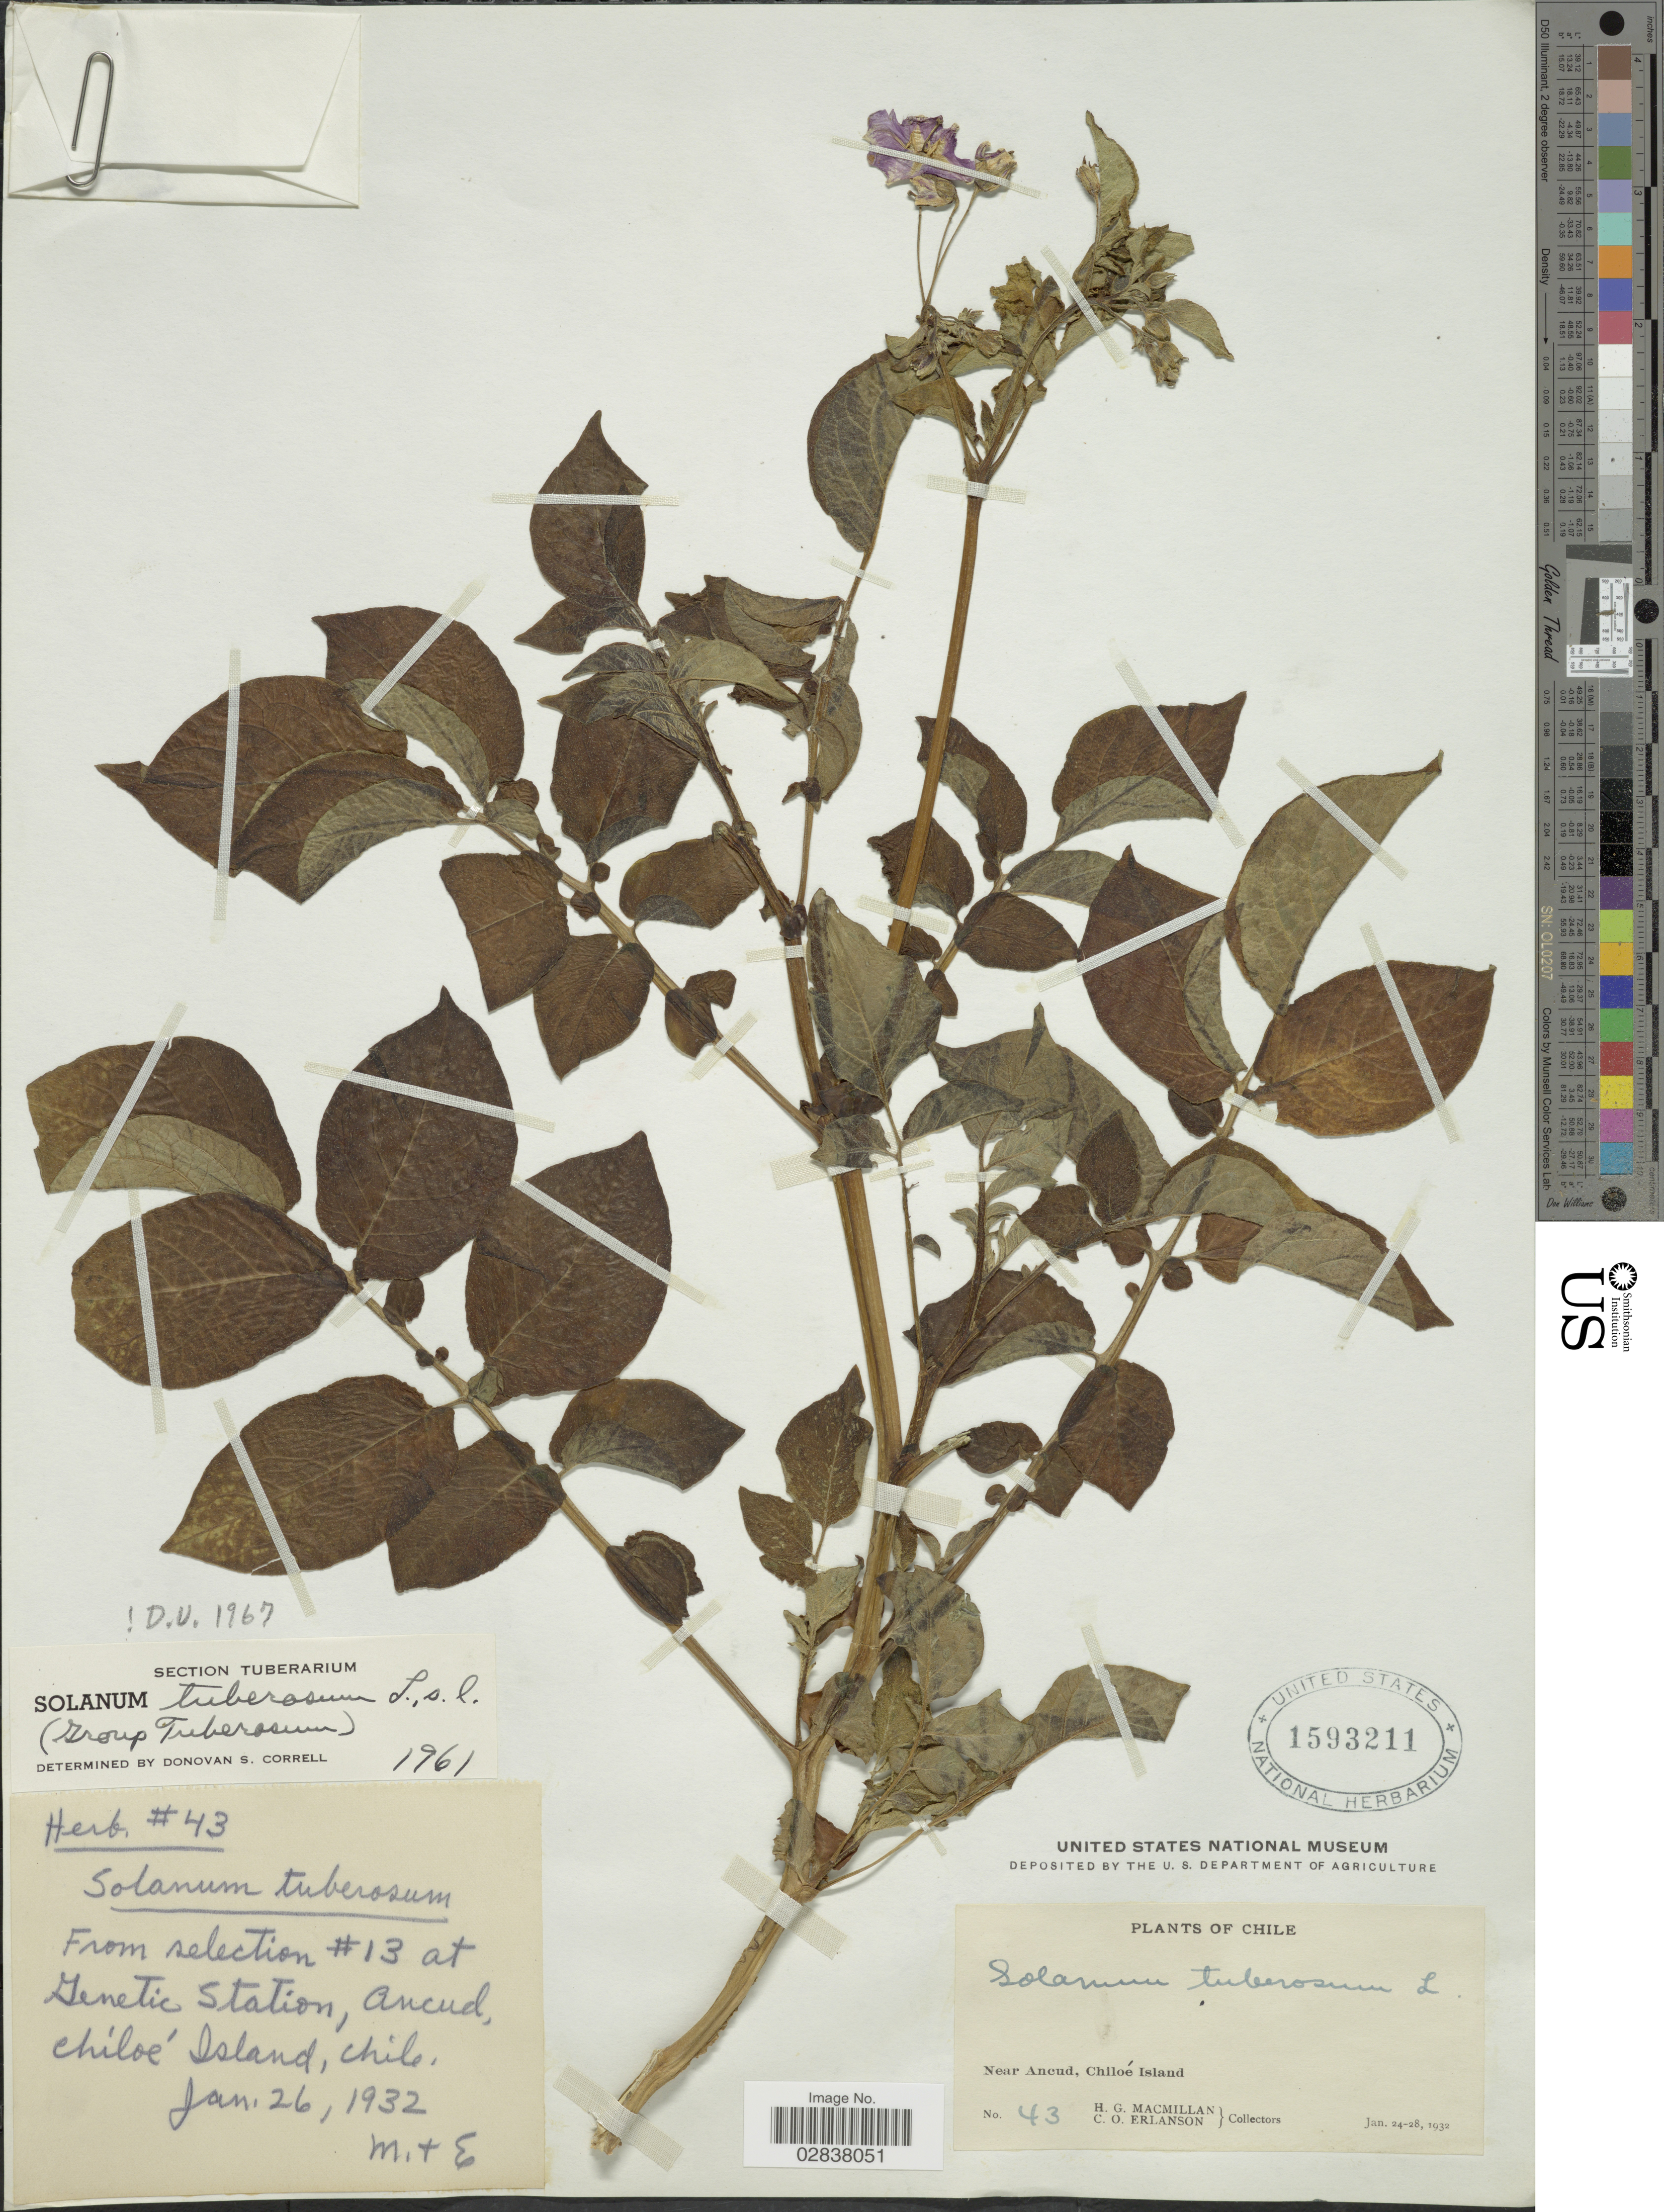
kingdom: Plantae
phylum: Tracheophyta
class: Magnoliopsida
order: Solanales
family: Solanaceae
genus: Solanum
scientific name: Solanum tuberosum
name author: L.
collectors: H. MacMillan & C. O. Erlanson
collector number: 43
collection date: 1932-01-26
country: Chile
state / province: Arica y Parinacota (XV)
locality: From selection #13 at Genetic Station, Ancud, Chiloé Island, Near Ancud.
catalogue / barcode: US 1593211